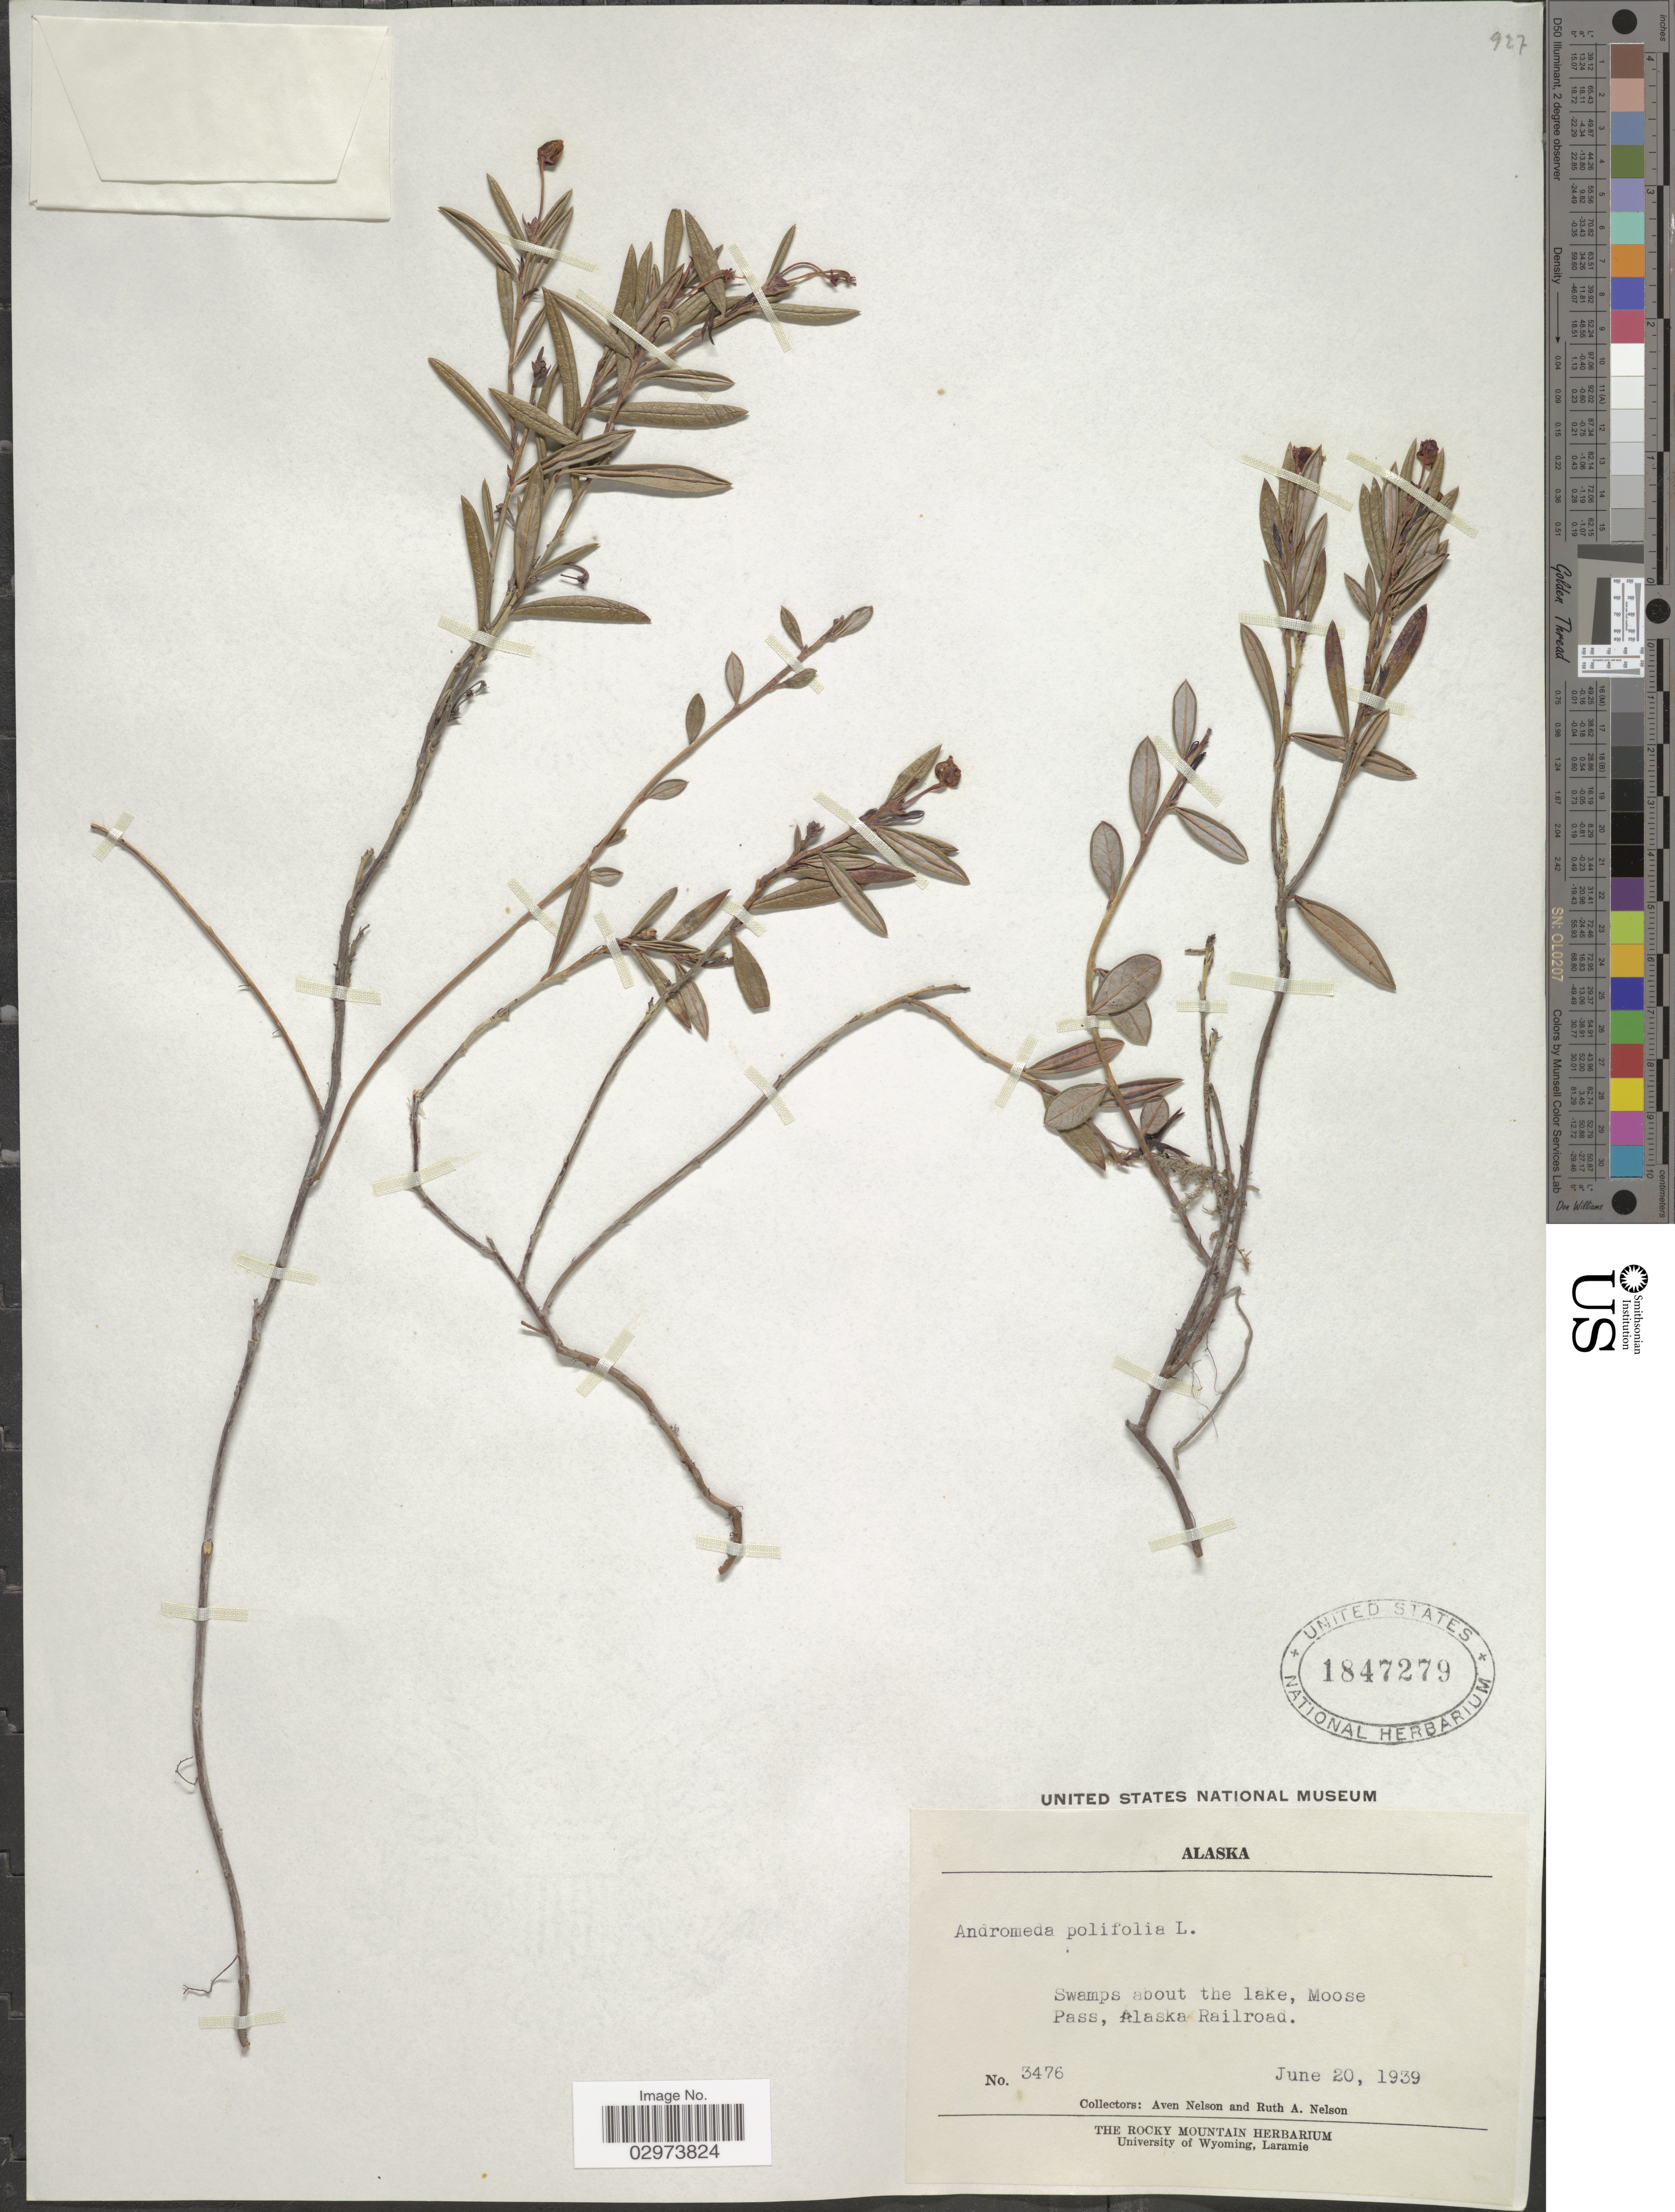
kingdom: Plantae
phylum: Tracheophyta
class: Magnoliopsida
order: Ericales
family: Ericaceae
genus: Andromeda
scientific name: Andromeda polifolia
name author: L.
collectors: A. Nelson & R. A. Nelson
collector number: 3476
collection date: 1939-06-20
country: United States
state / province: Alaska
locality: Swamps about the lake, Moose Pass, Alaska Railroad.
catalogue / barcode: US 1847279